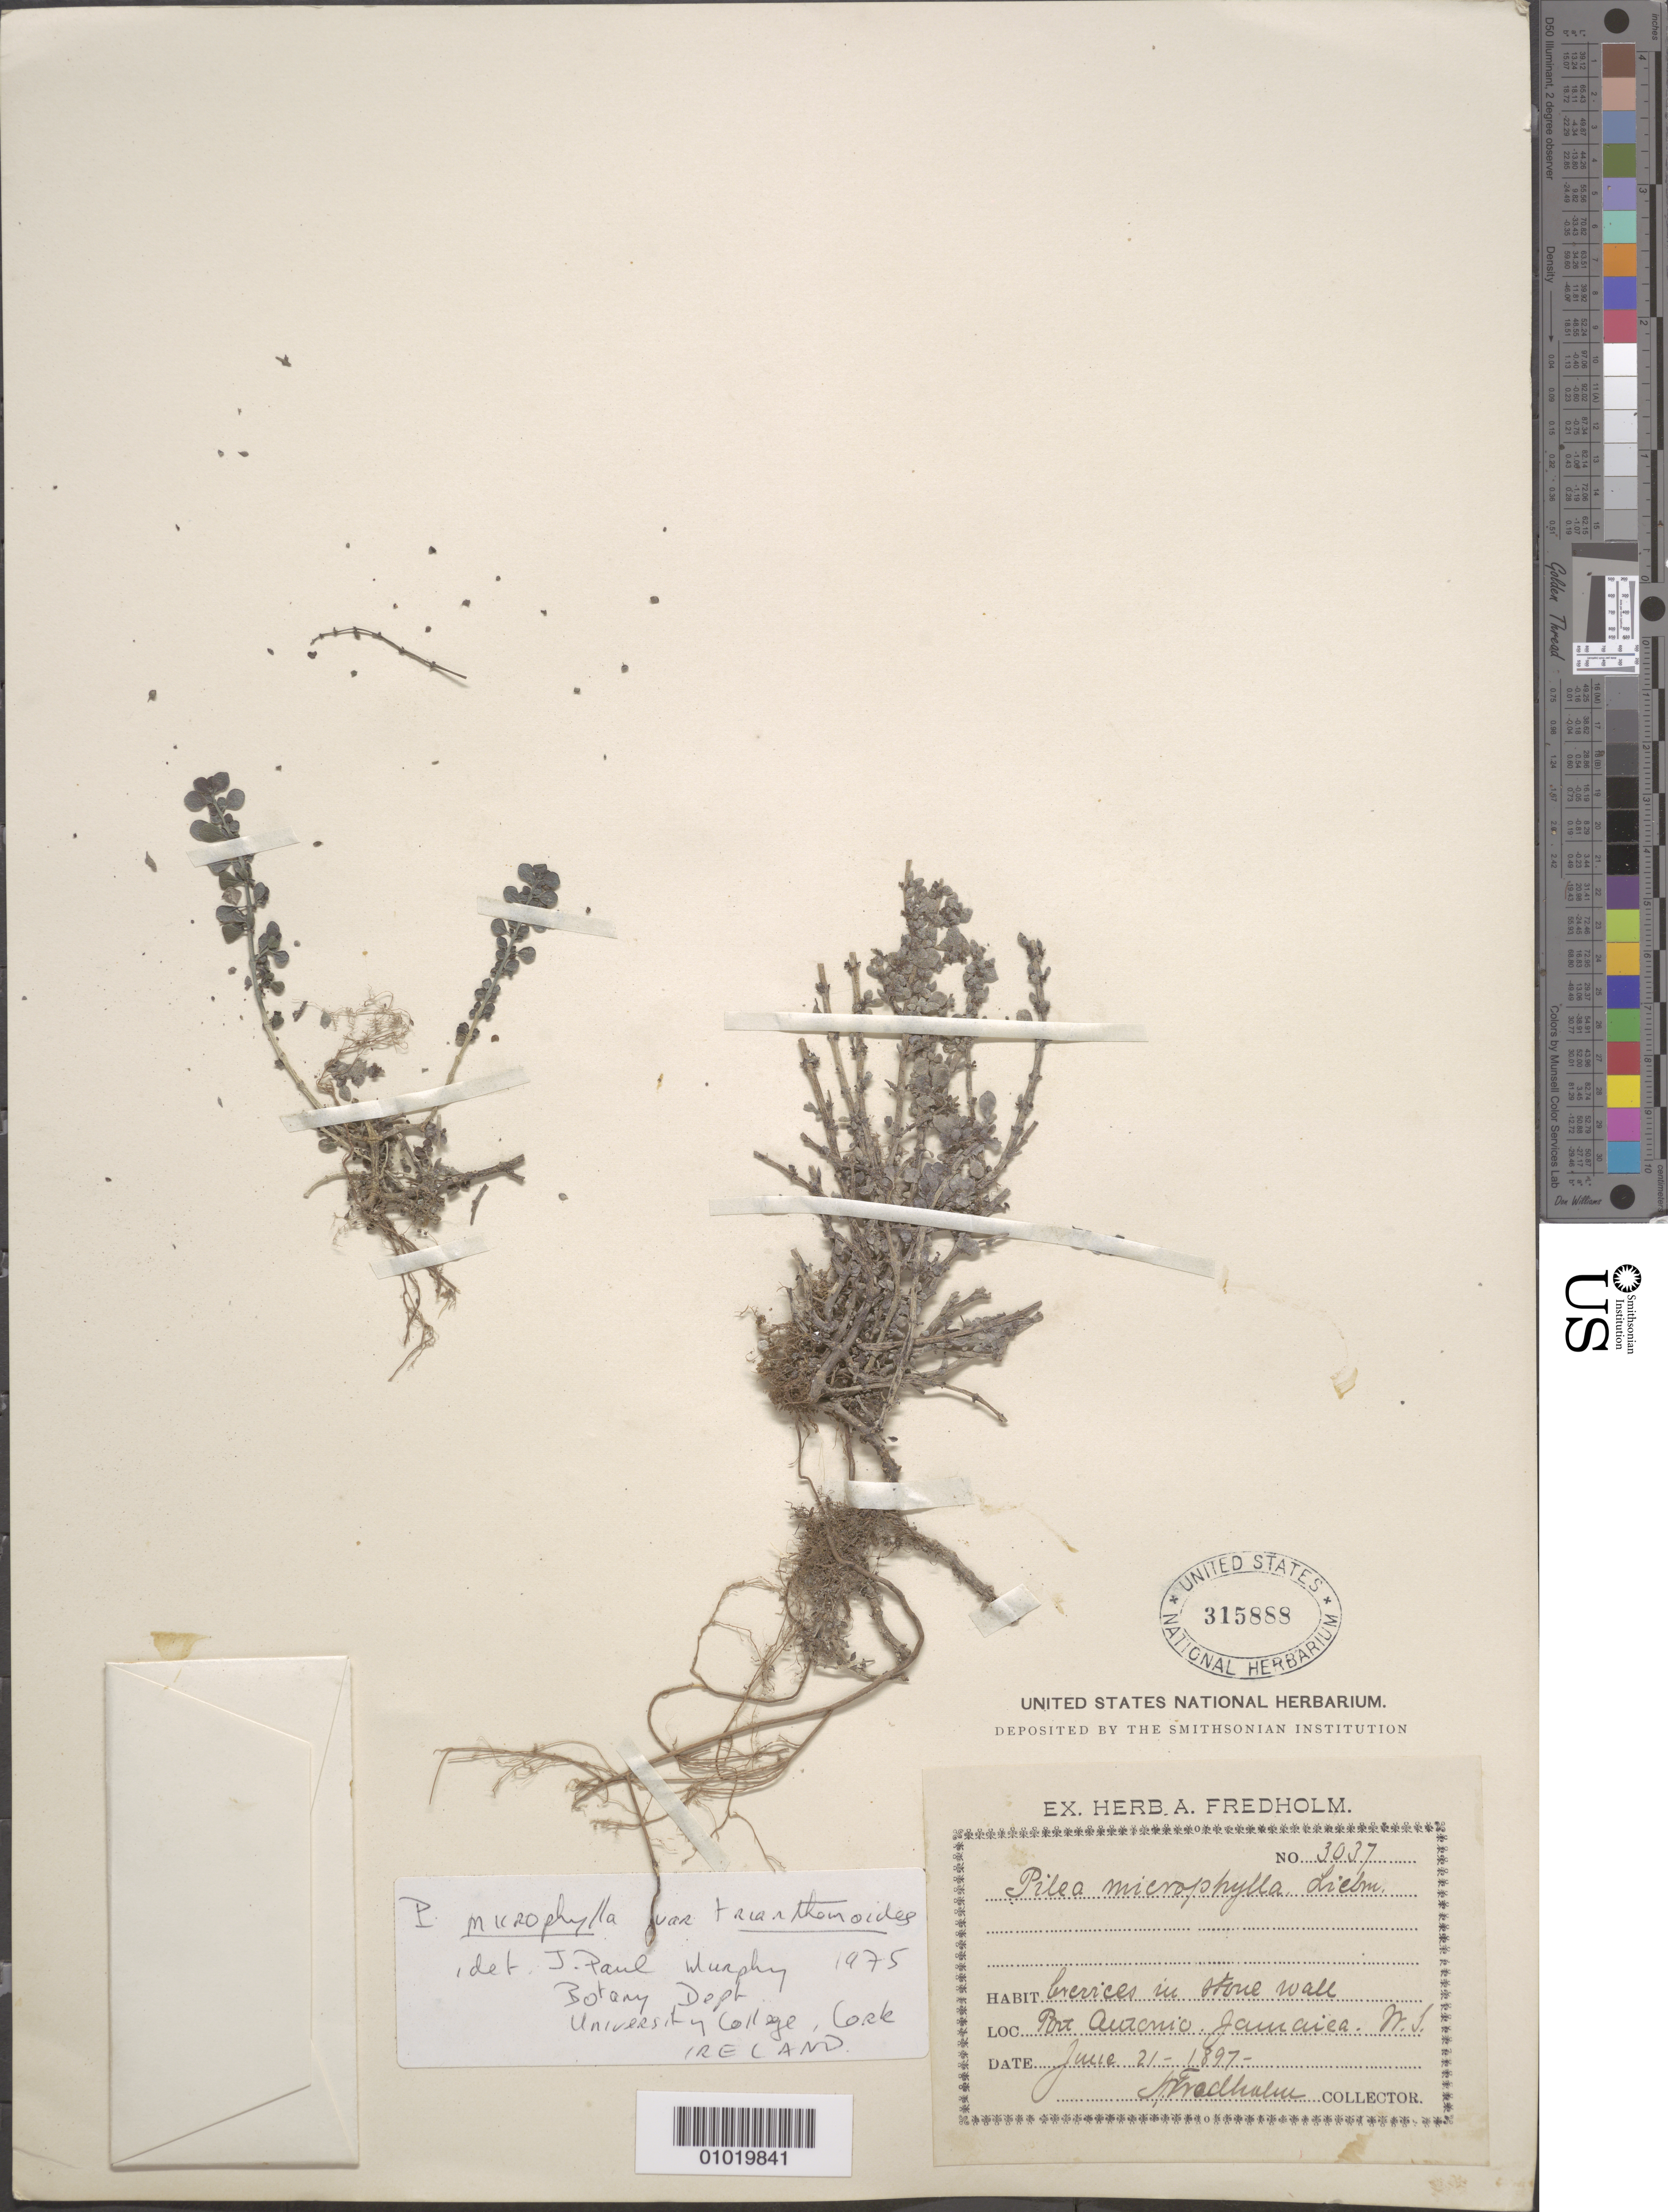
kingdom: Plantae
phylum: Tracheophyta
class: Magnoliopsida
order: Rosales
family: Urticaceae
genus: Pilea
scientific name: Pilea microphylla var. trianthemoides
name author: (Sw.) Griseb.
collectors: A. Fredholm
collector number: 3037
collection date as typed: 21 Jun 1897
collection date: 1897-06-21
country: Jamaica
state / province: Portland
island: Jamaica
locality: Port Antonio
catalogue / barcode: US 315888